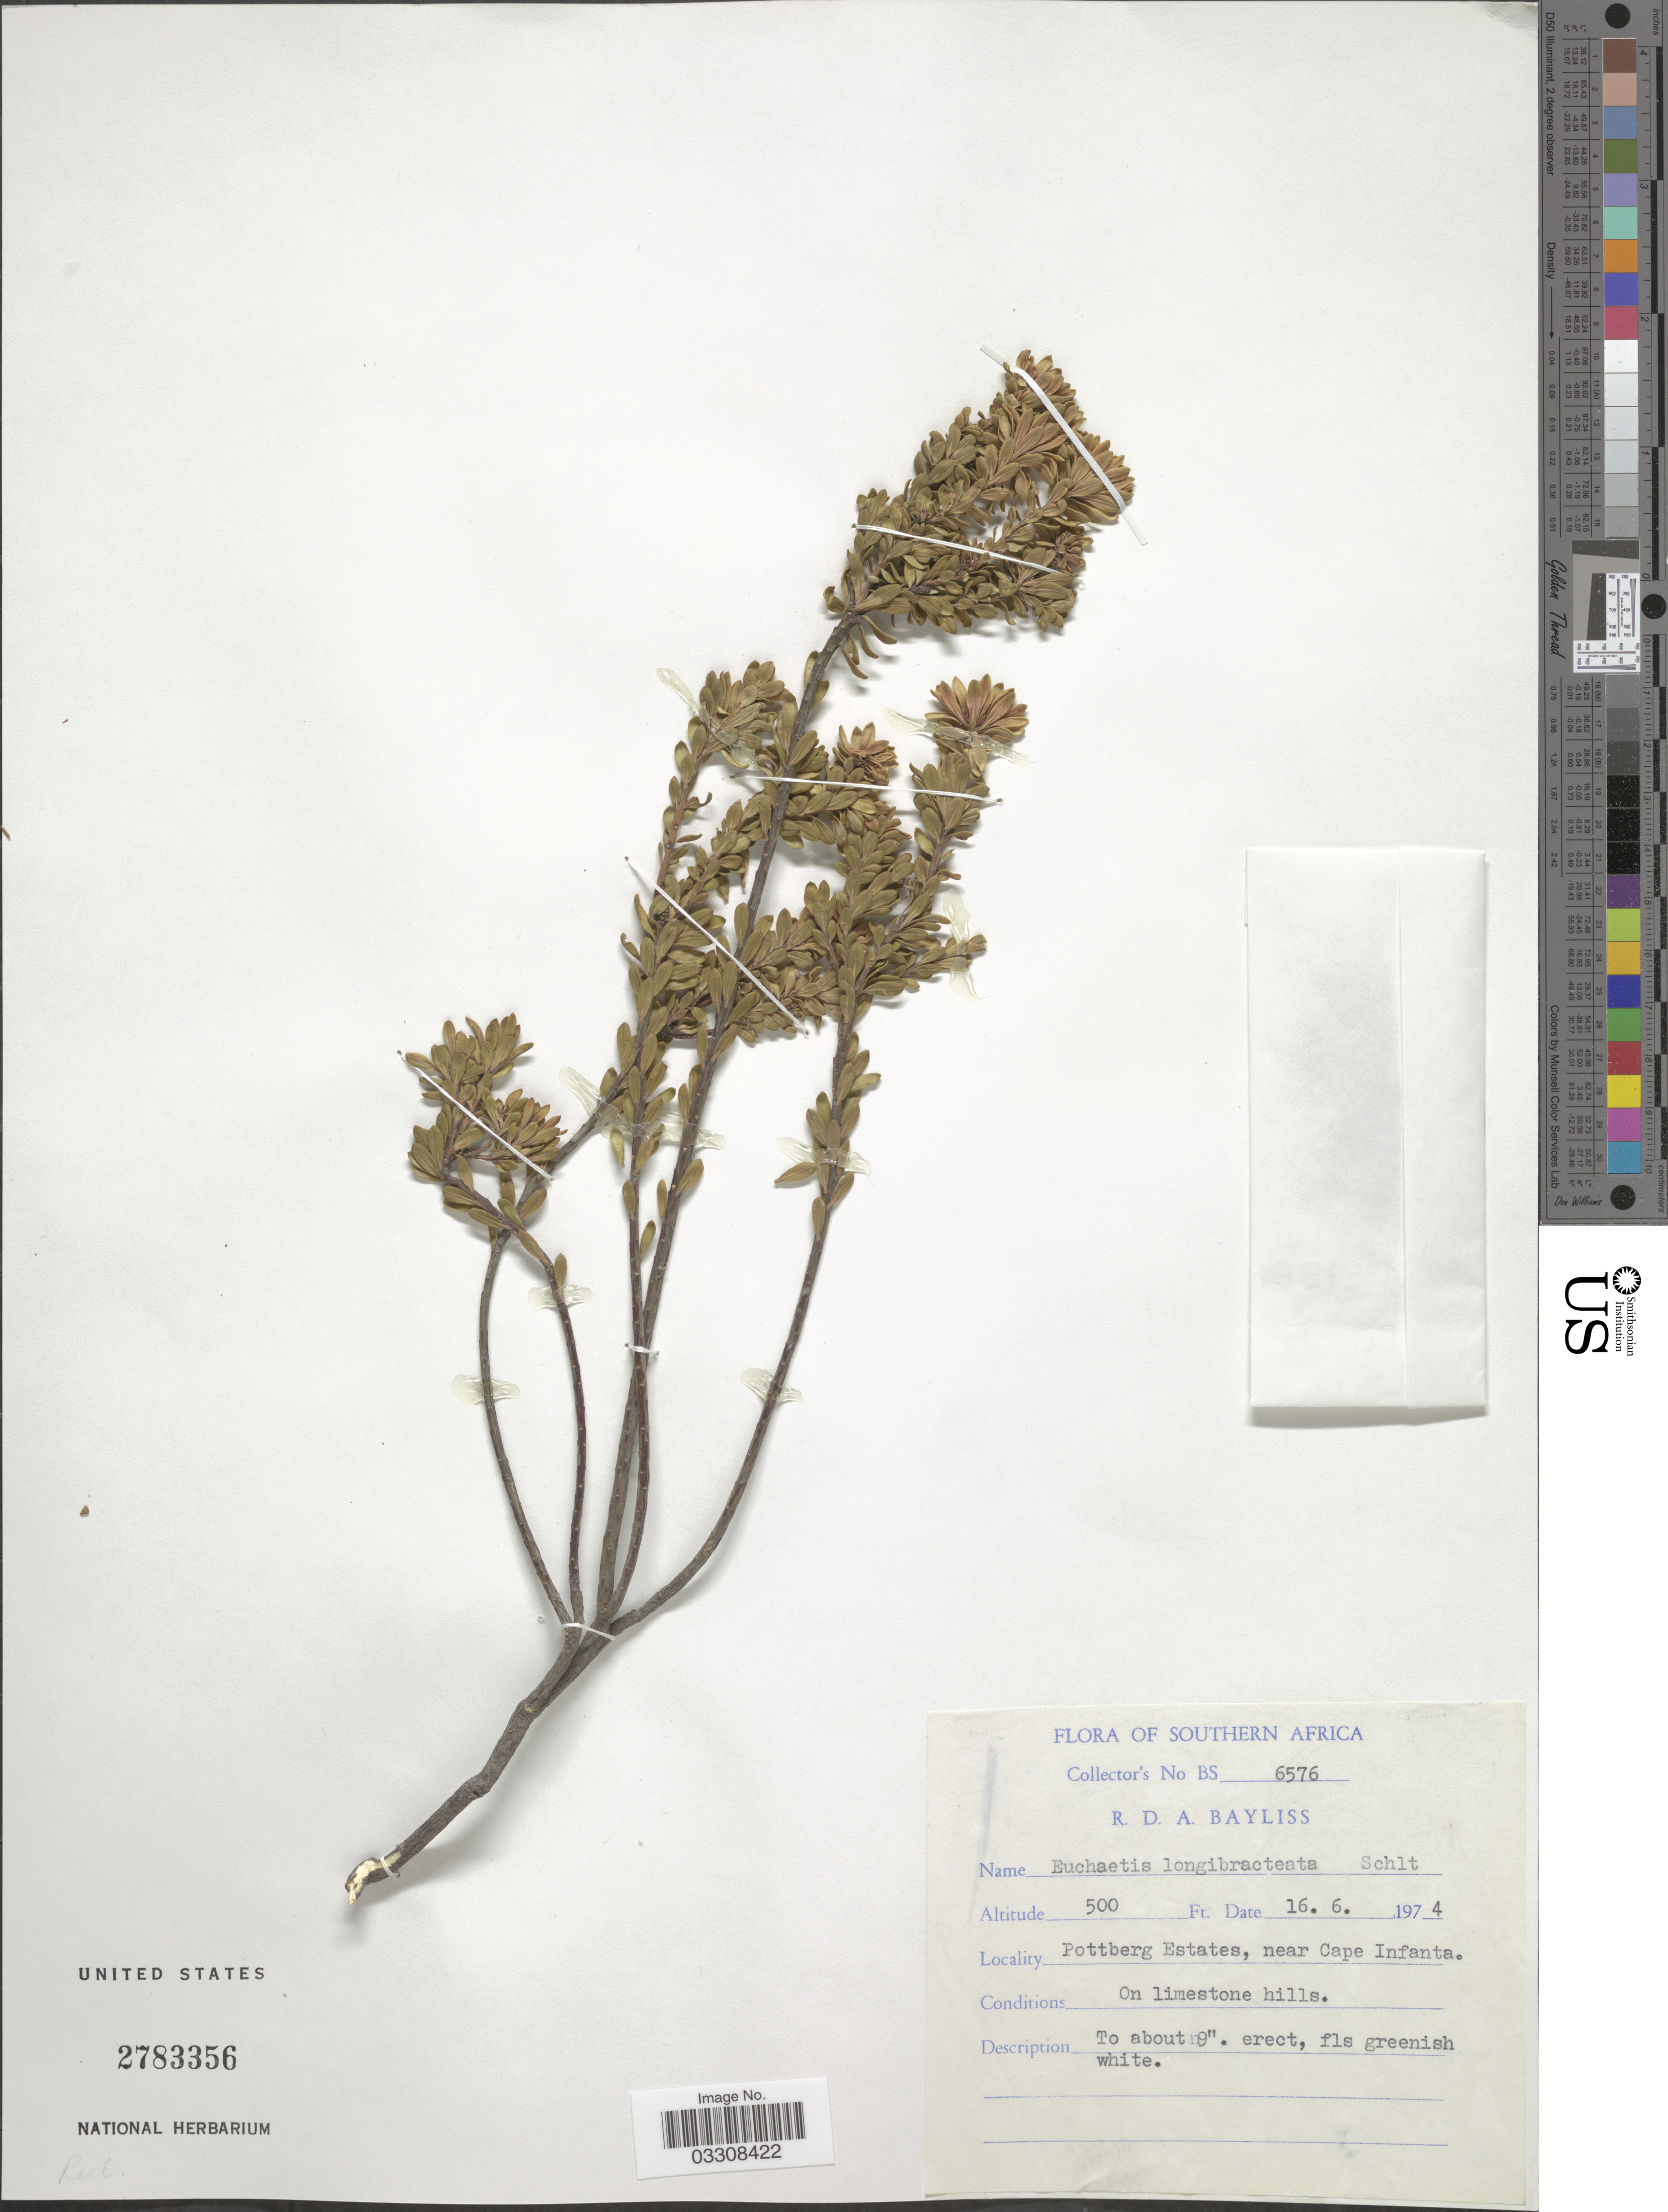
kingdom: Plantae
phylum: Tracheophyta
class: Magnoliopsida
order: Sapindales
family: Rutaceae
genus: Euchaetis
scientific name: Euchaetis longibracteata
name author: Schltr.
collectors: R. Bayliss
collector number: BS6576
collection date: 1974-06-16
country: South Africa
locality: Southern Africa. Pottberg Estates, near Cape Infanta.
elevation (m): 152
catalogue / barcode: US 2783356